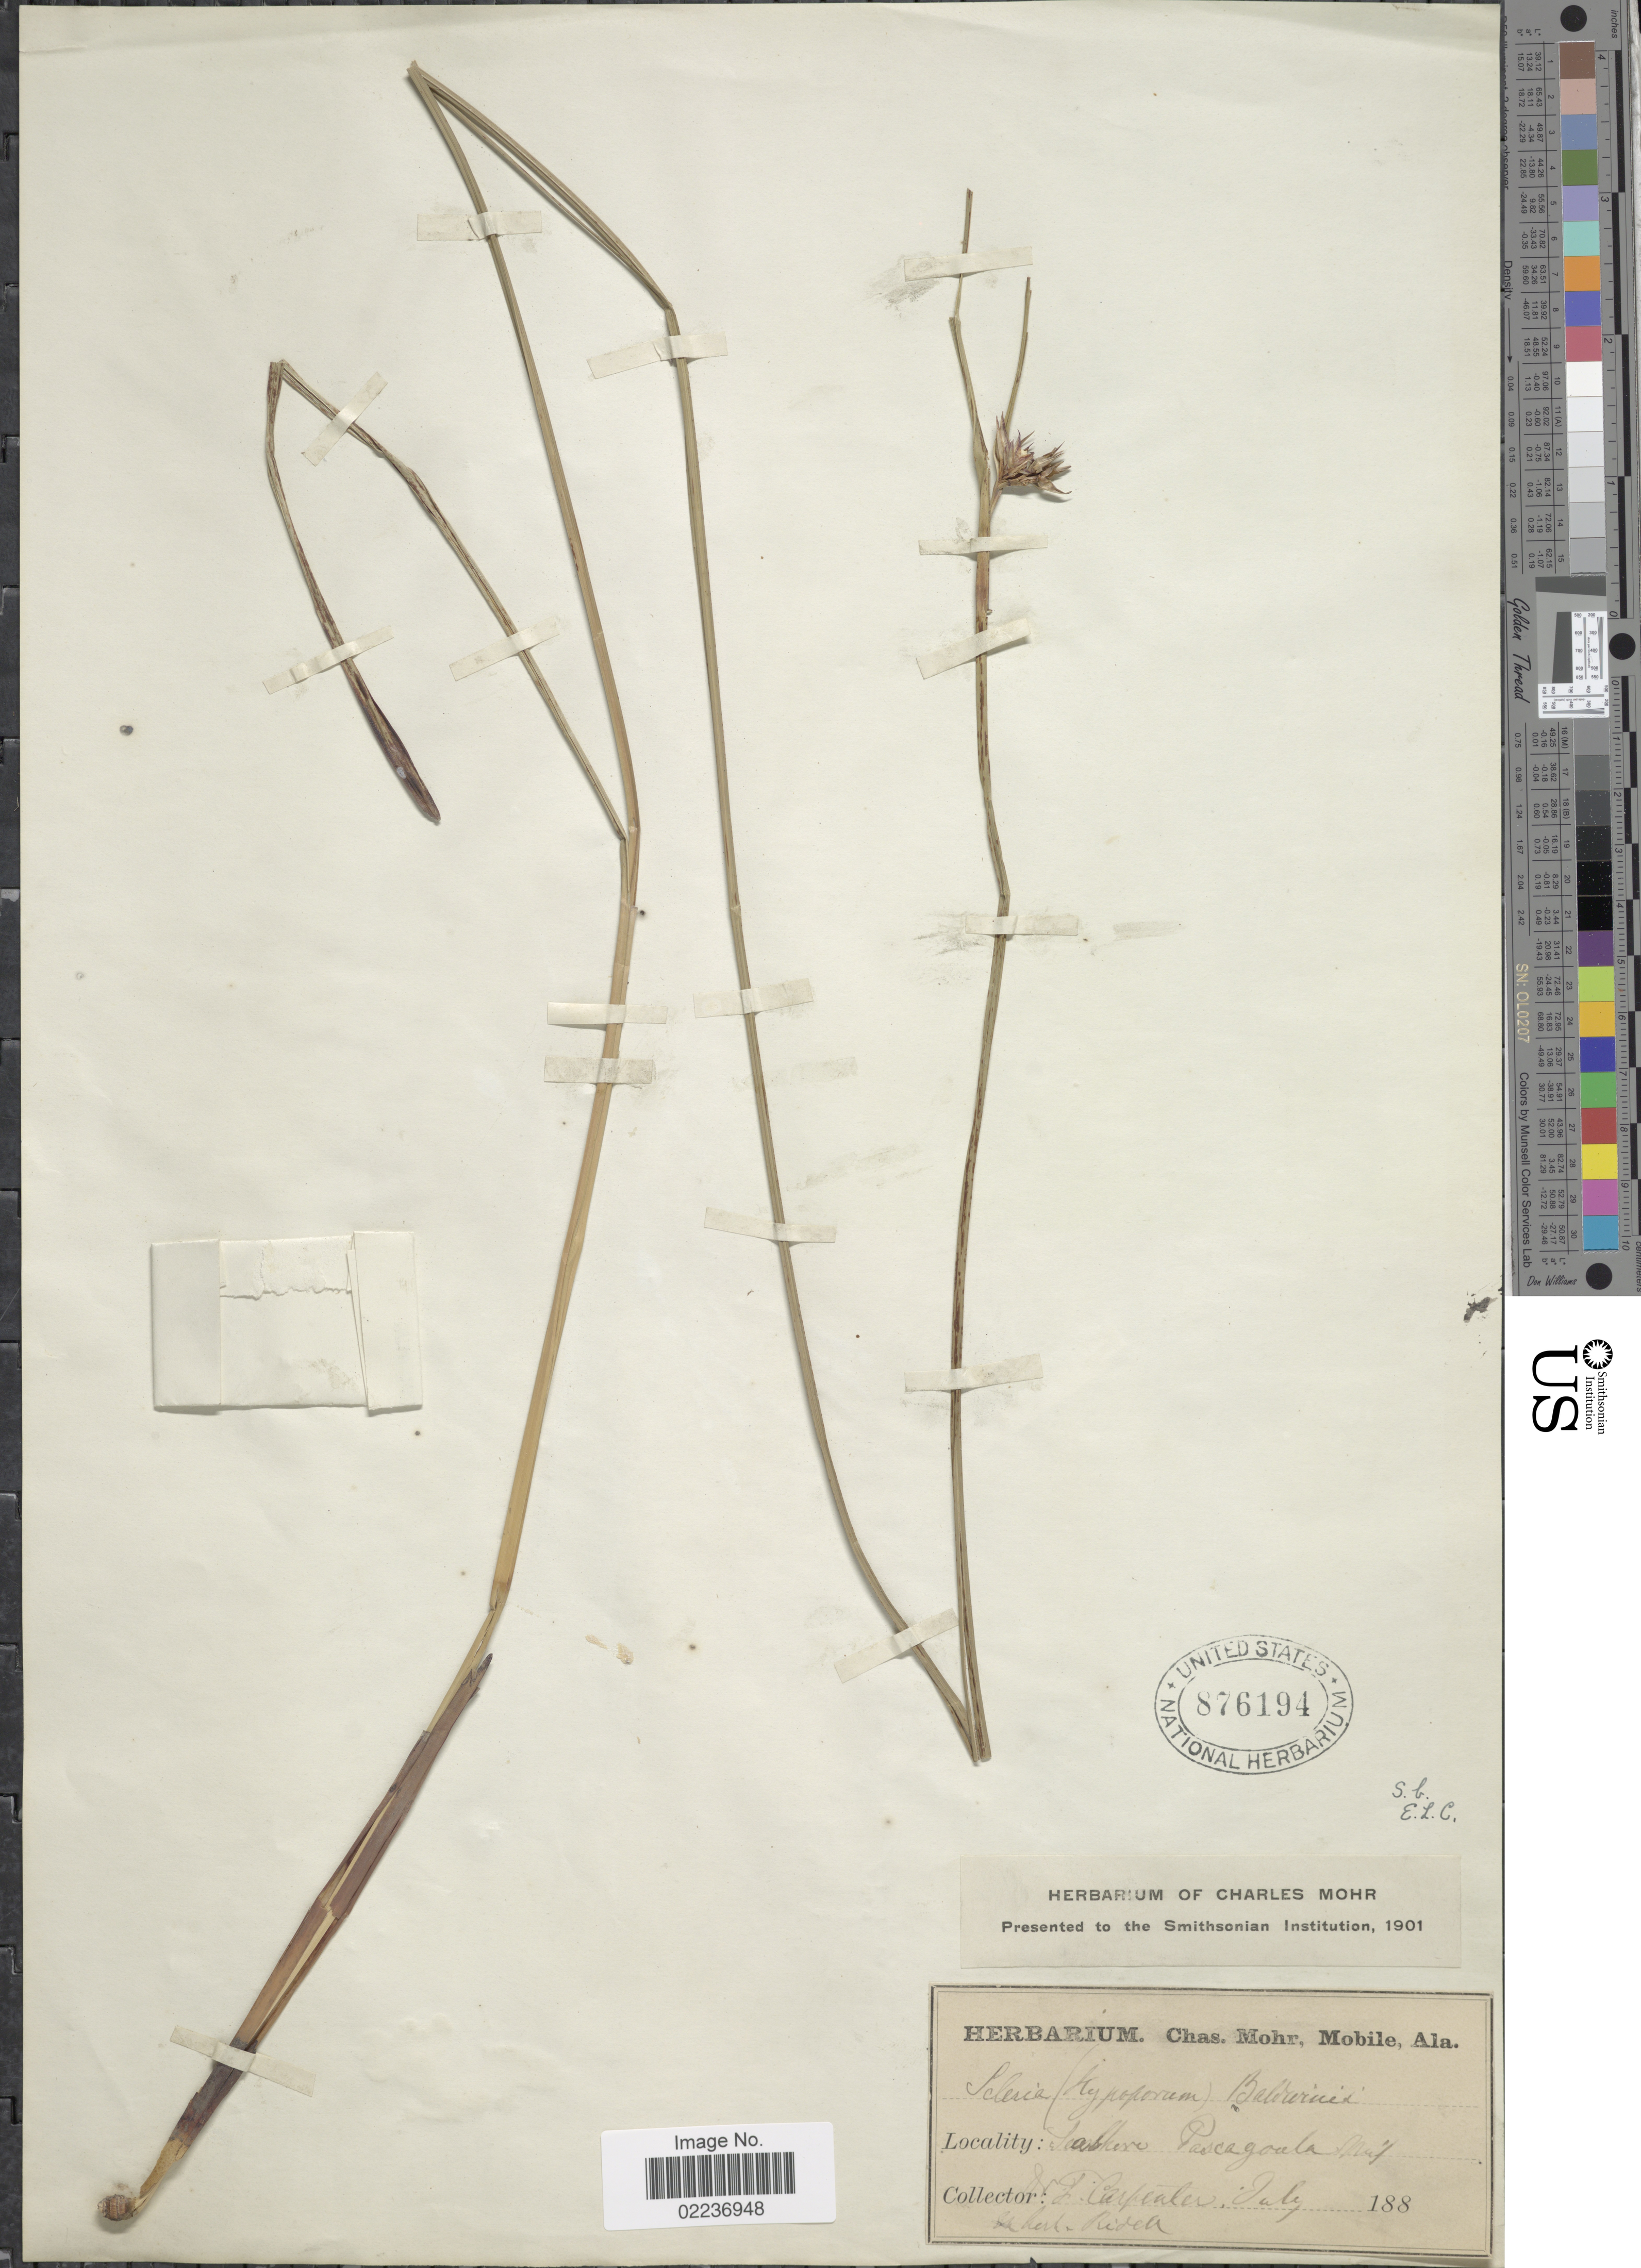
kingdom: Plantae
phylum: Tracheophyta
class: Liliopsida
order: Poales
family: Cyperaceae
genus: Scleria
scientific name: Scleria baldwinii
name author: (Torr.) Steud.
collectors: F. Carpenter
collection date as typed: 188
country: United States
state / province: Mississippi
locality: Sourthern Pascagoula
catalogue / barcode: US 876194